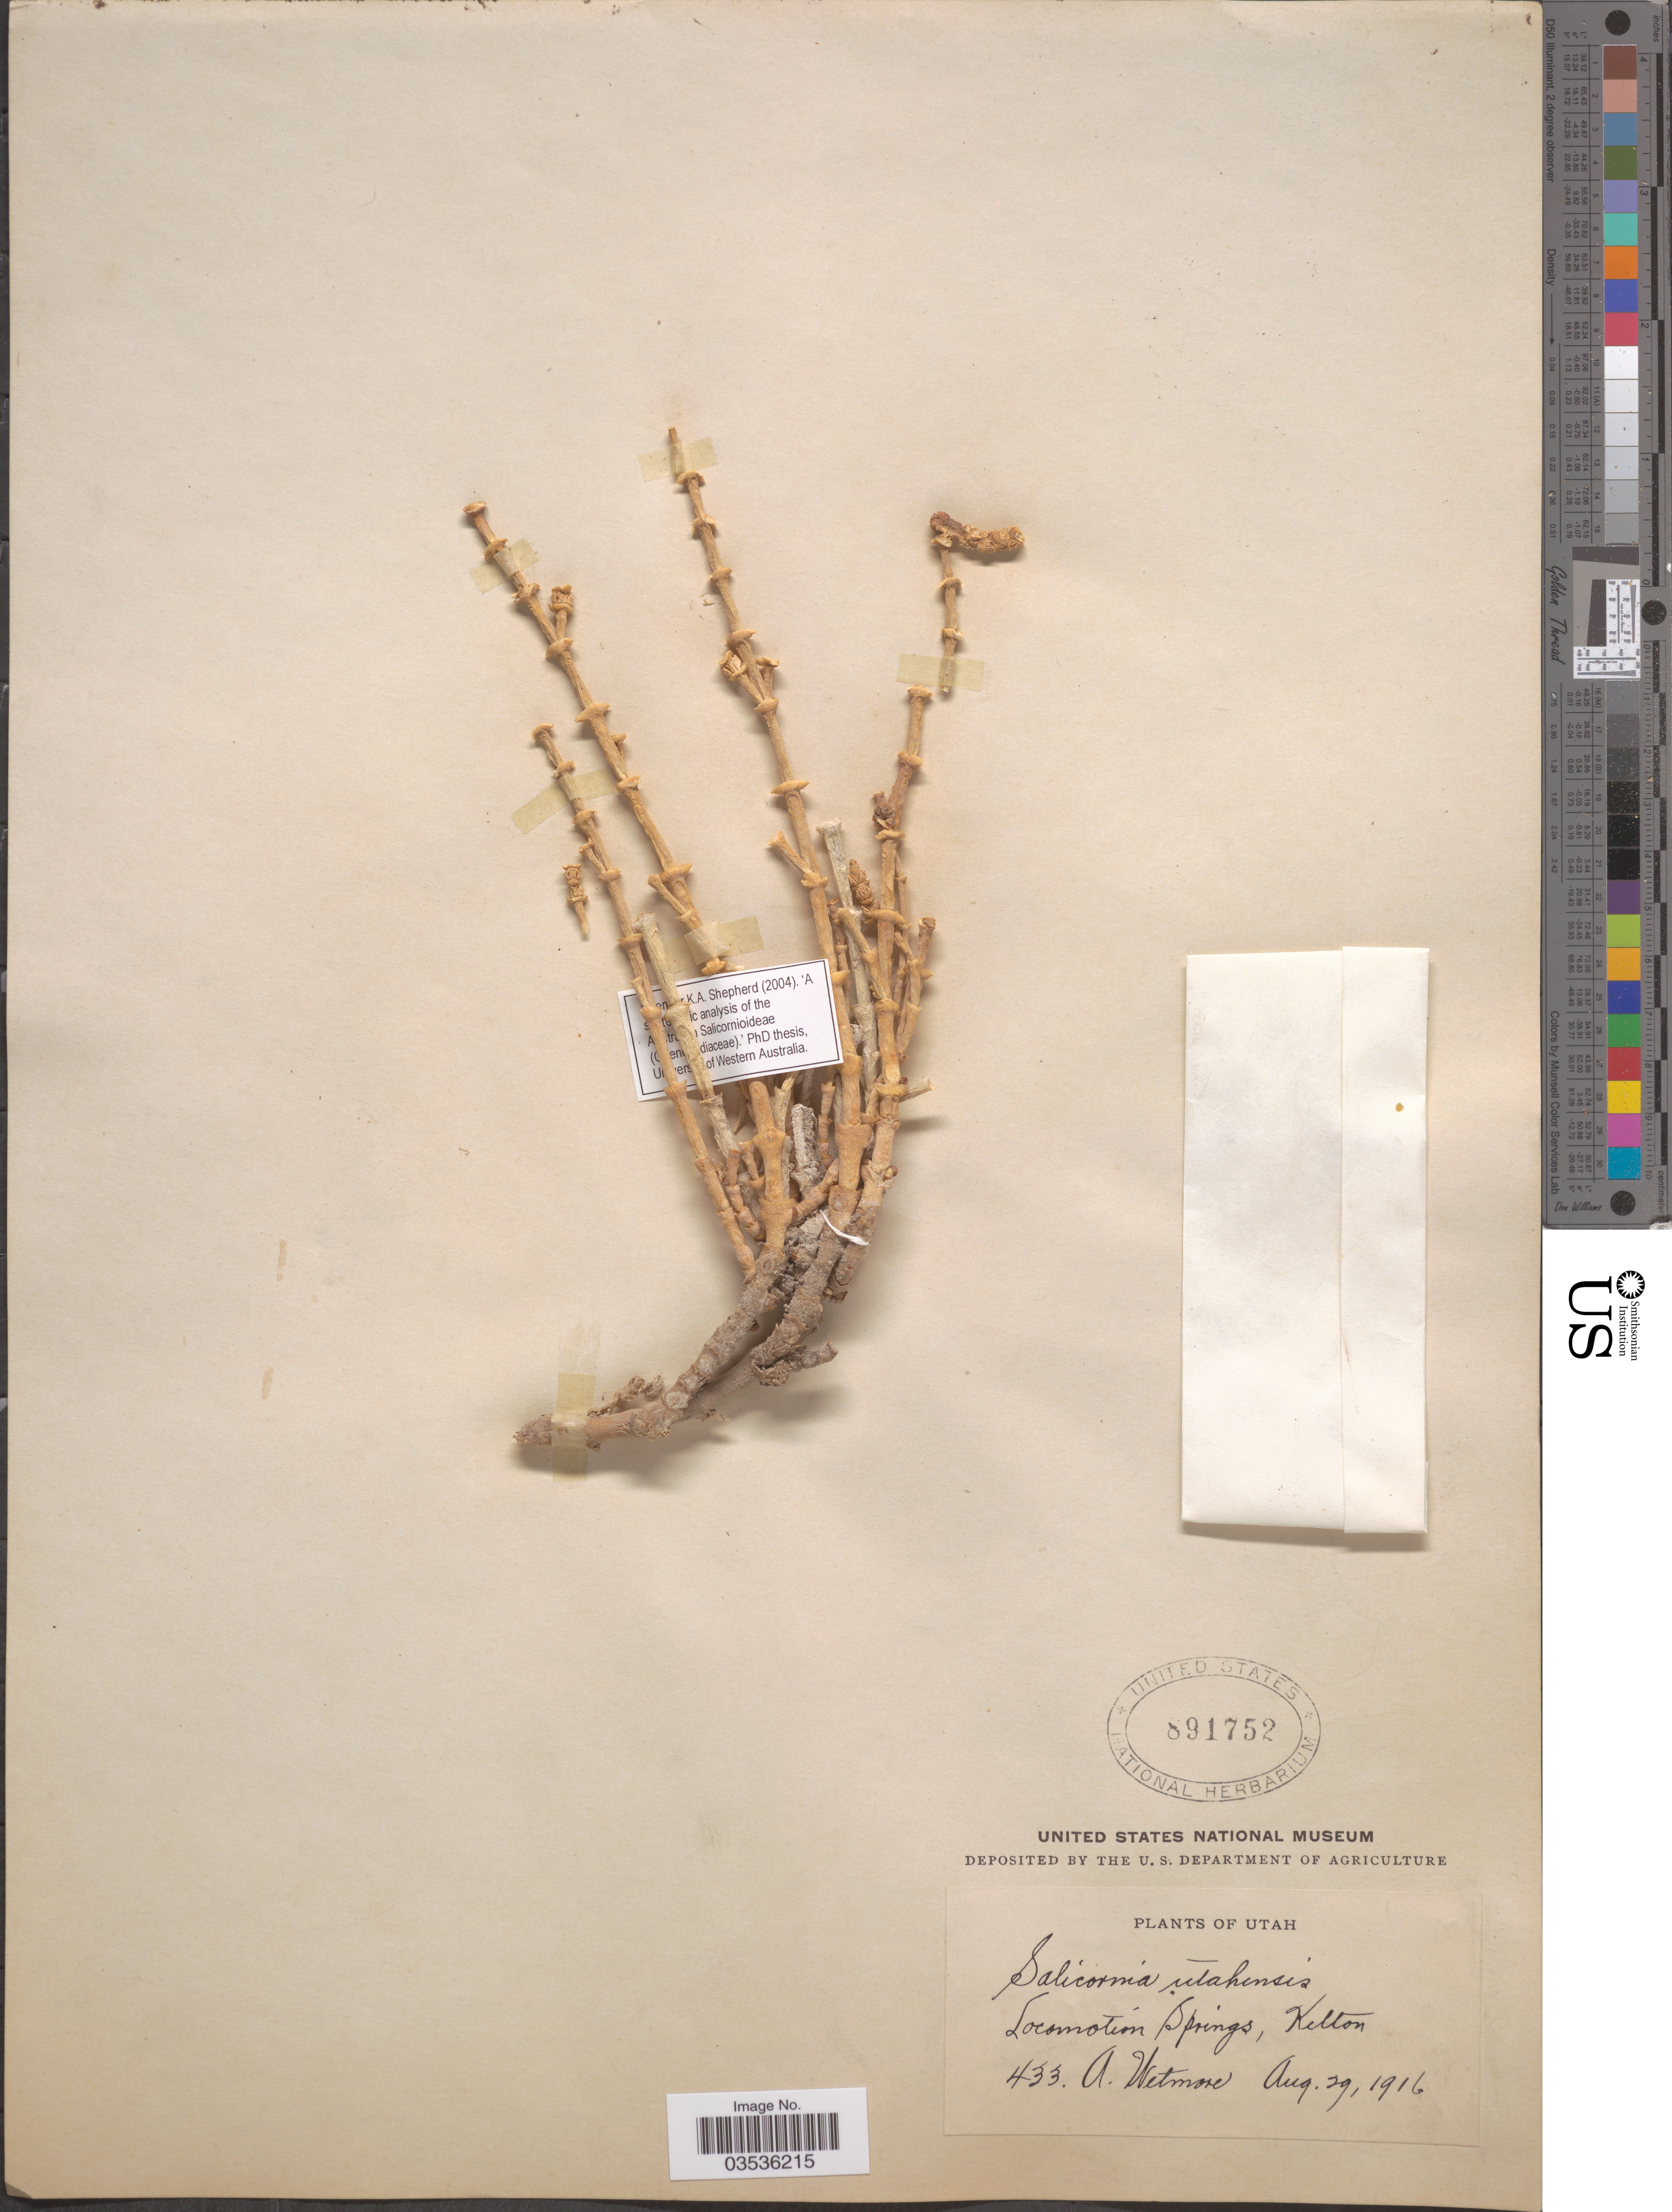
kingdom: Plantae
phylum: Tracheophyta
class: Magnoliopsida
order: Caryophyllales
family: Amaranthaceae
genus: Salicornia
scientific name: Salicornia utahensis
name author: Tidestr.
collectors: A. Wetmore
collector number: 433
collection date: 1916-08-29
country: United States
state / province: Utah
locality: Locomotion Springs, Kelton.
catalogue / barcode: US 891752